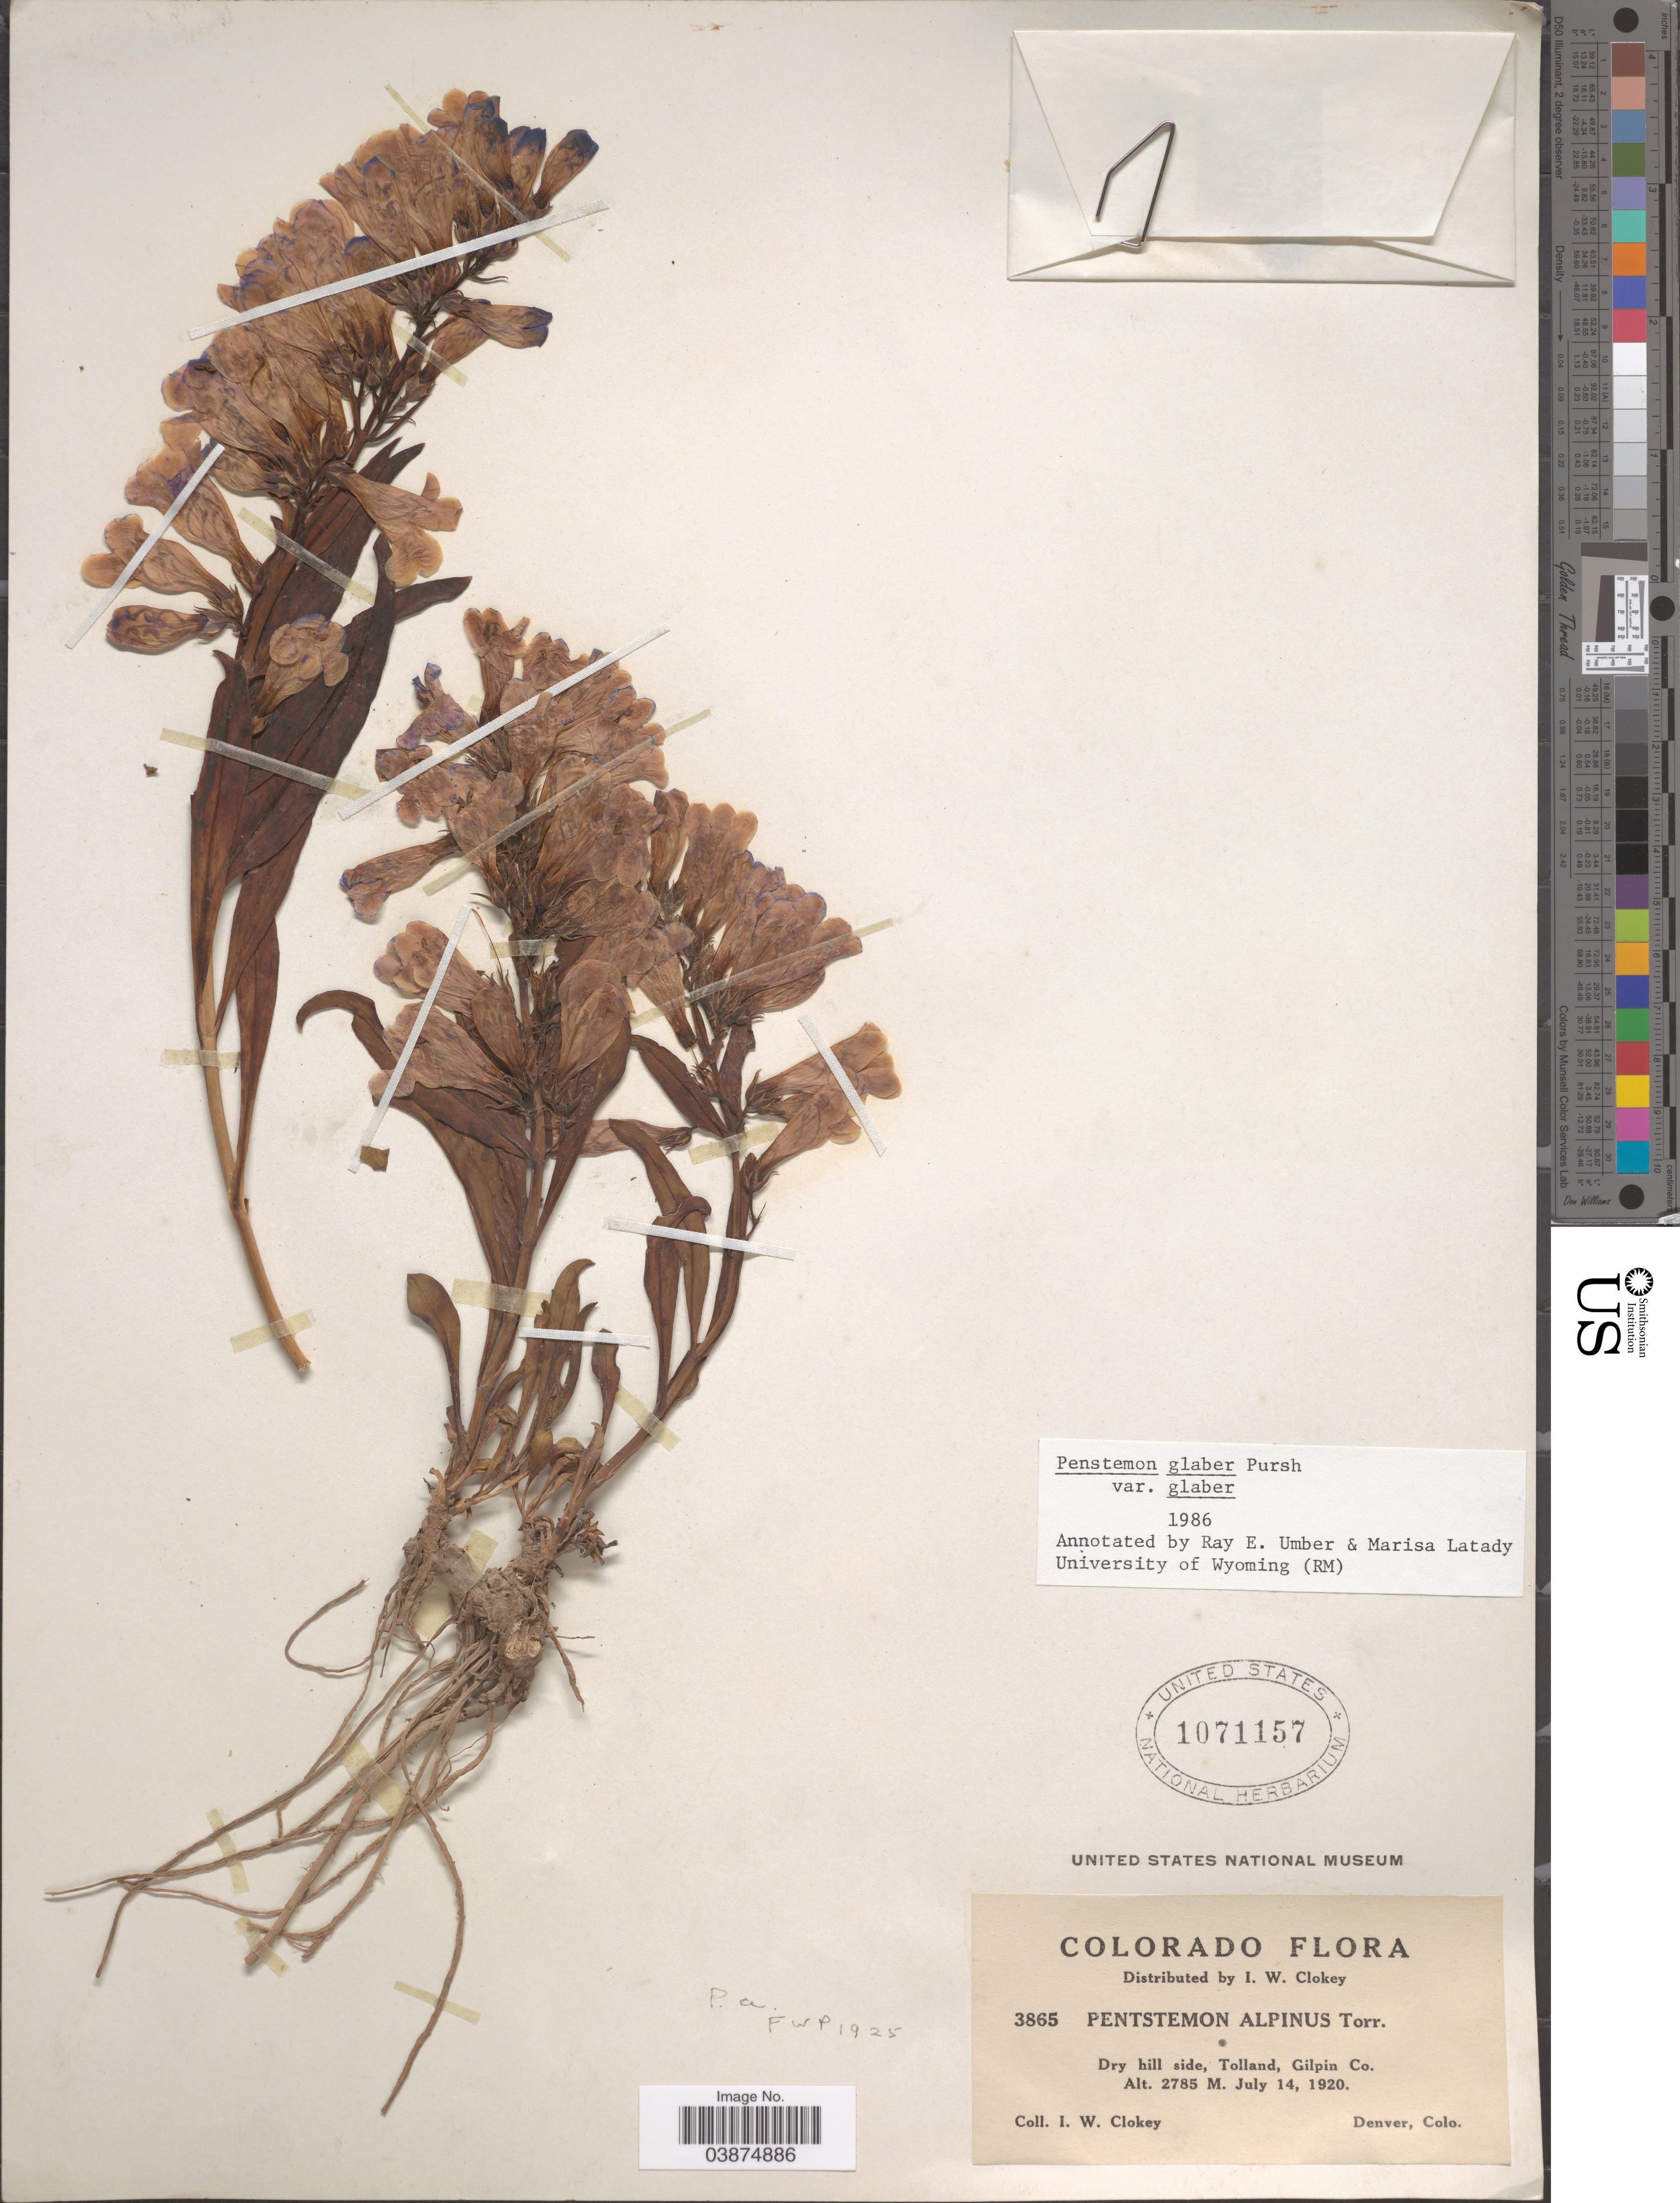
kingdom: Plantae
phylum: Tracheophyta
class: Magnoliopsida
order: Lamiales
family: Plantaginaceae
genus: Penstemon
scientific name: Penstemon glaber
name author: Pursh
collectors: I. W. Clokey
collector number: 3865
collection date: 1920-07-14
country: United States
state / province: Colorado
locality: Dry hill side, Tolland, Gilpin Co.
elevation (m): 2785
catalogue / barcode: US 1071157